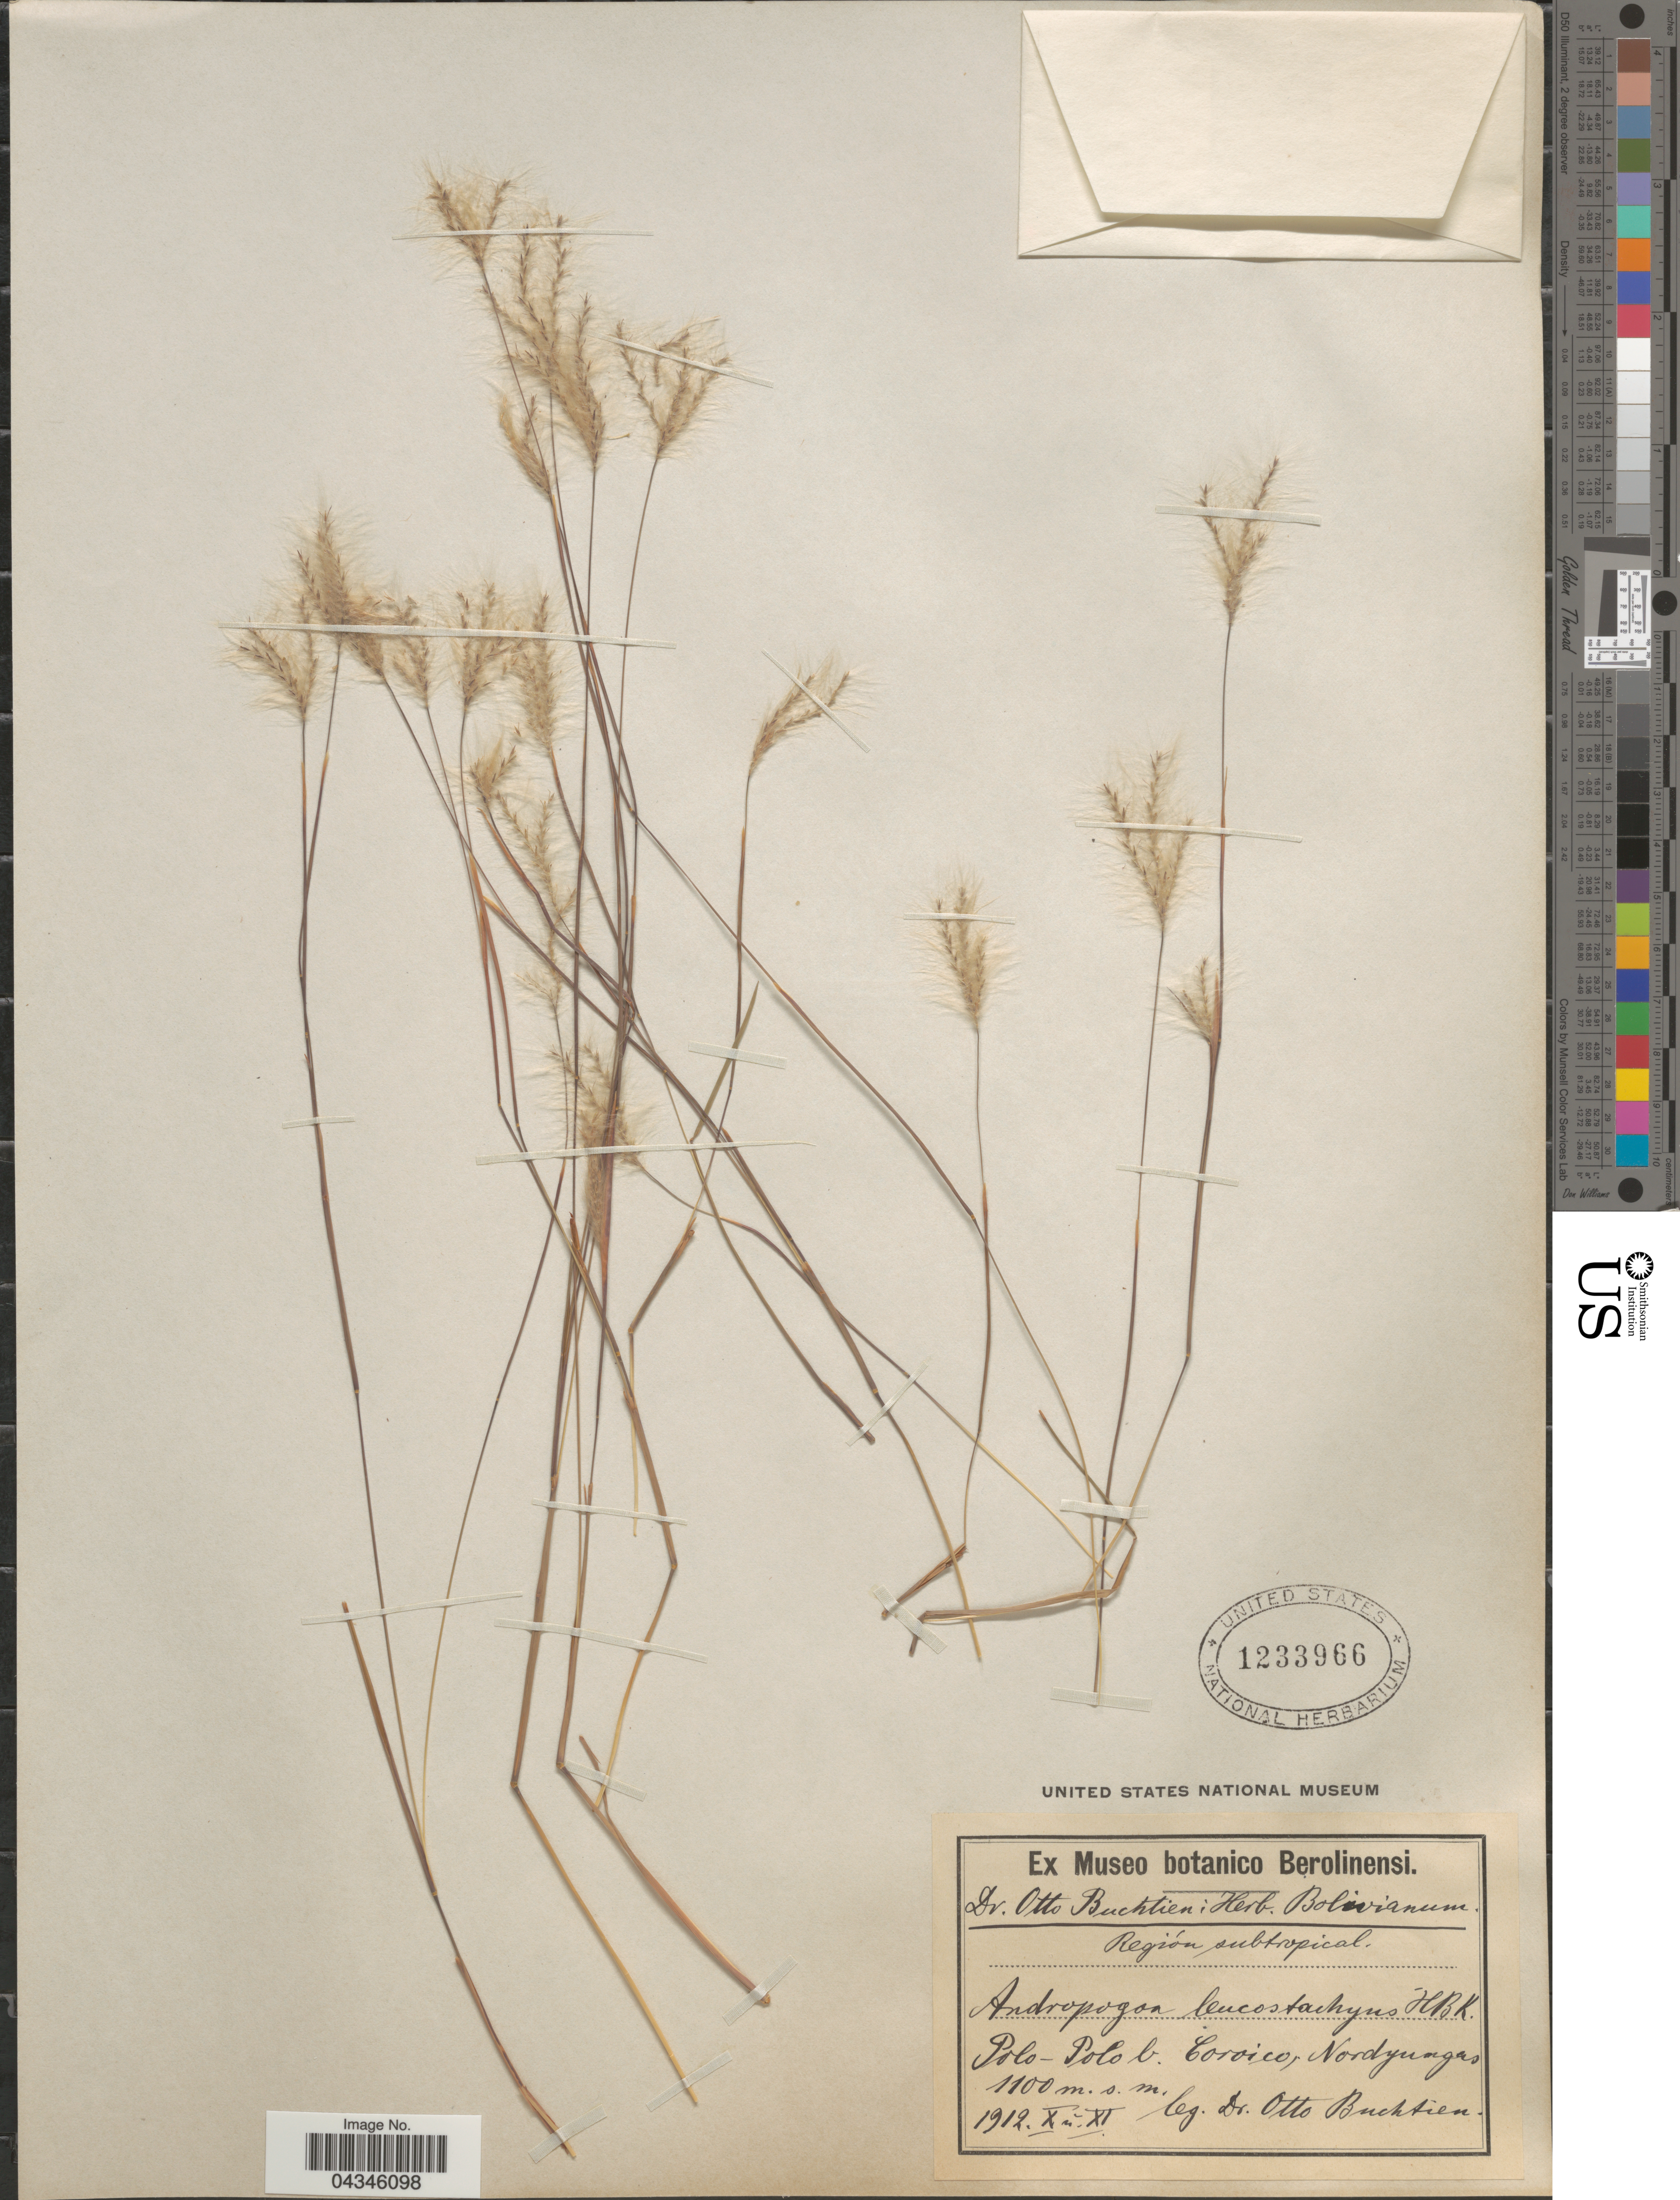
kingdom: Plantae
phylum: Tracheophyta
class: Liliopsida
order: Poales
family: Poaceae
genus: Andropogon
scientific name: Andropogon leucostachyus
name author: Kunth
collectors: O. Buchtien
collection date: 1912-10/1912-11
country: Bolivia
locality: Región subtropical. Polo-Polo b. Coroico, Nordyungas.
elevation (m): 1100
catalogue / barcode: US 1233966